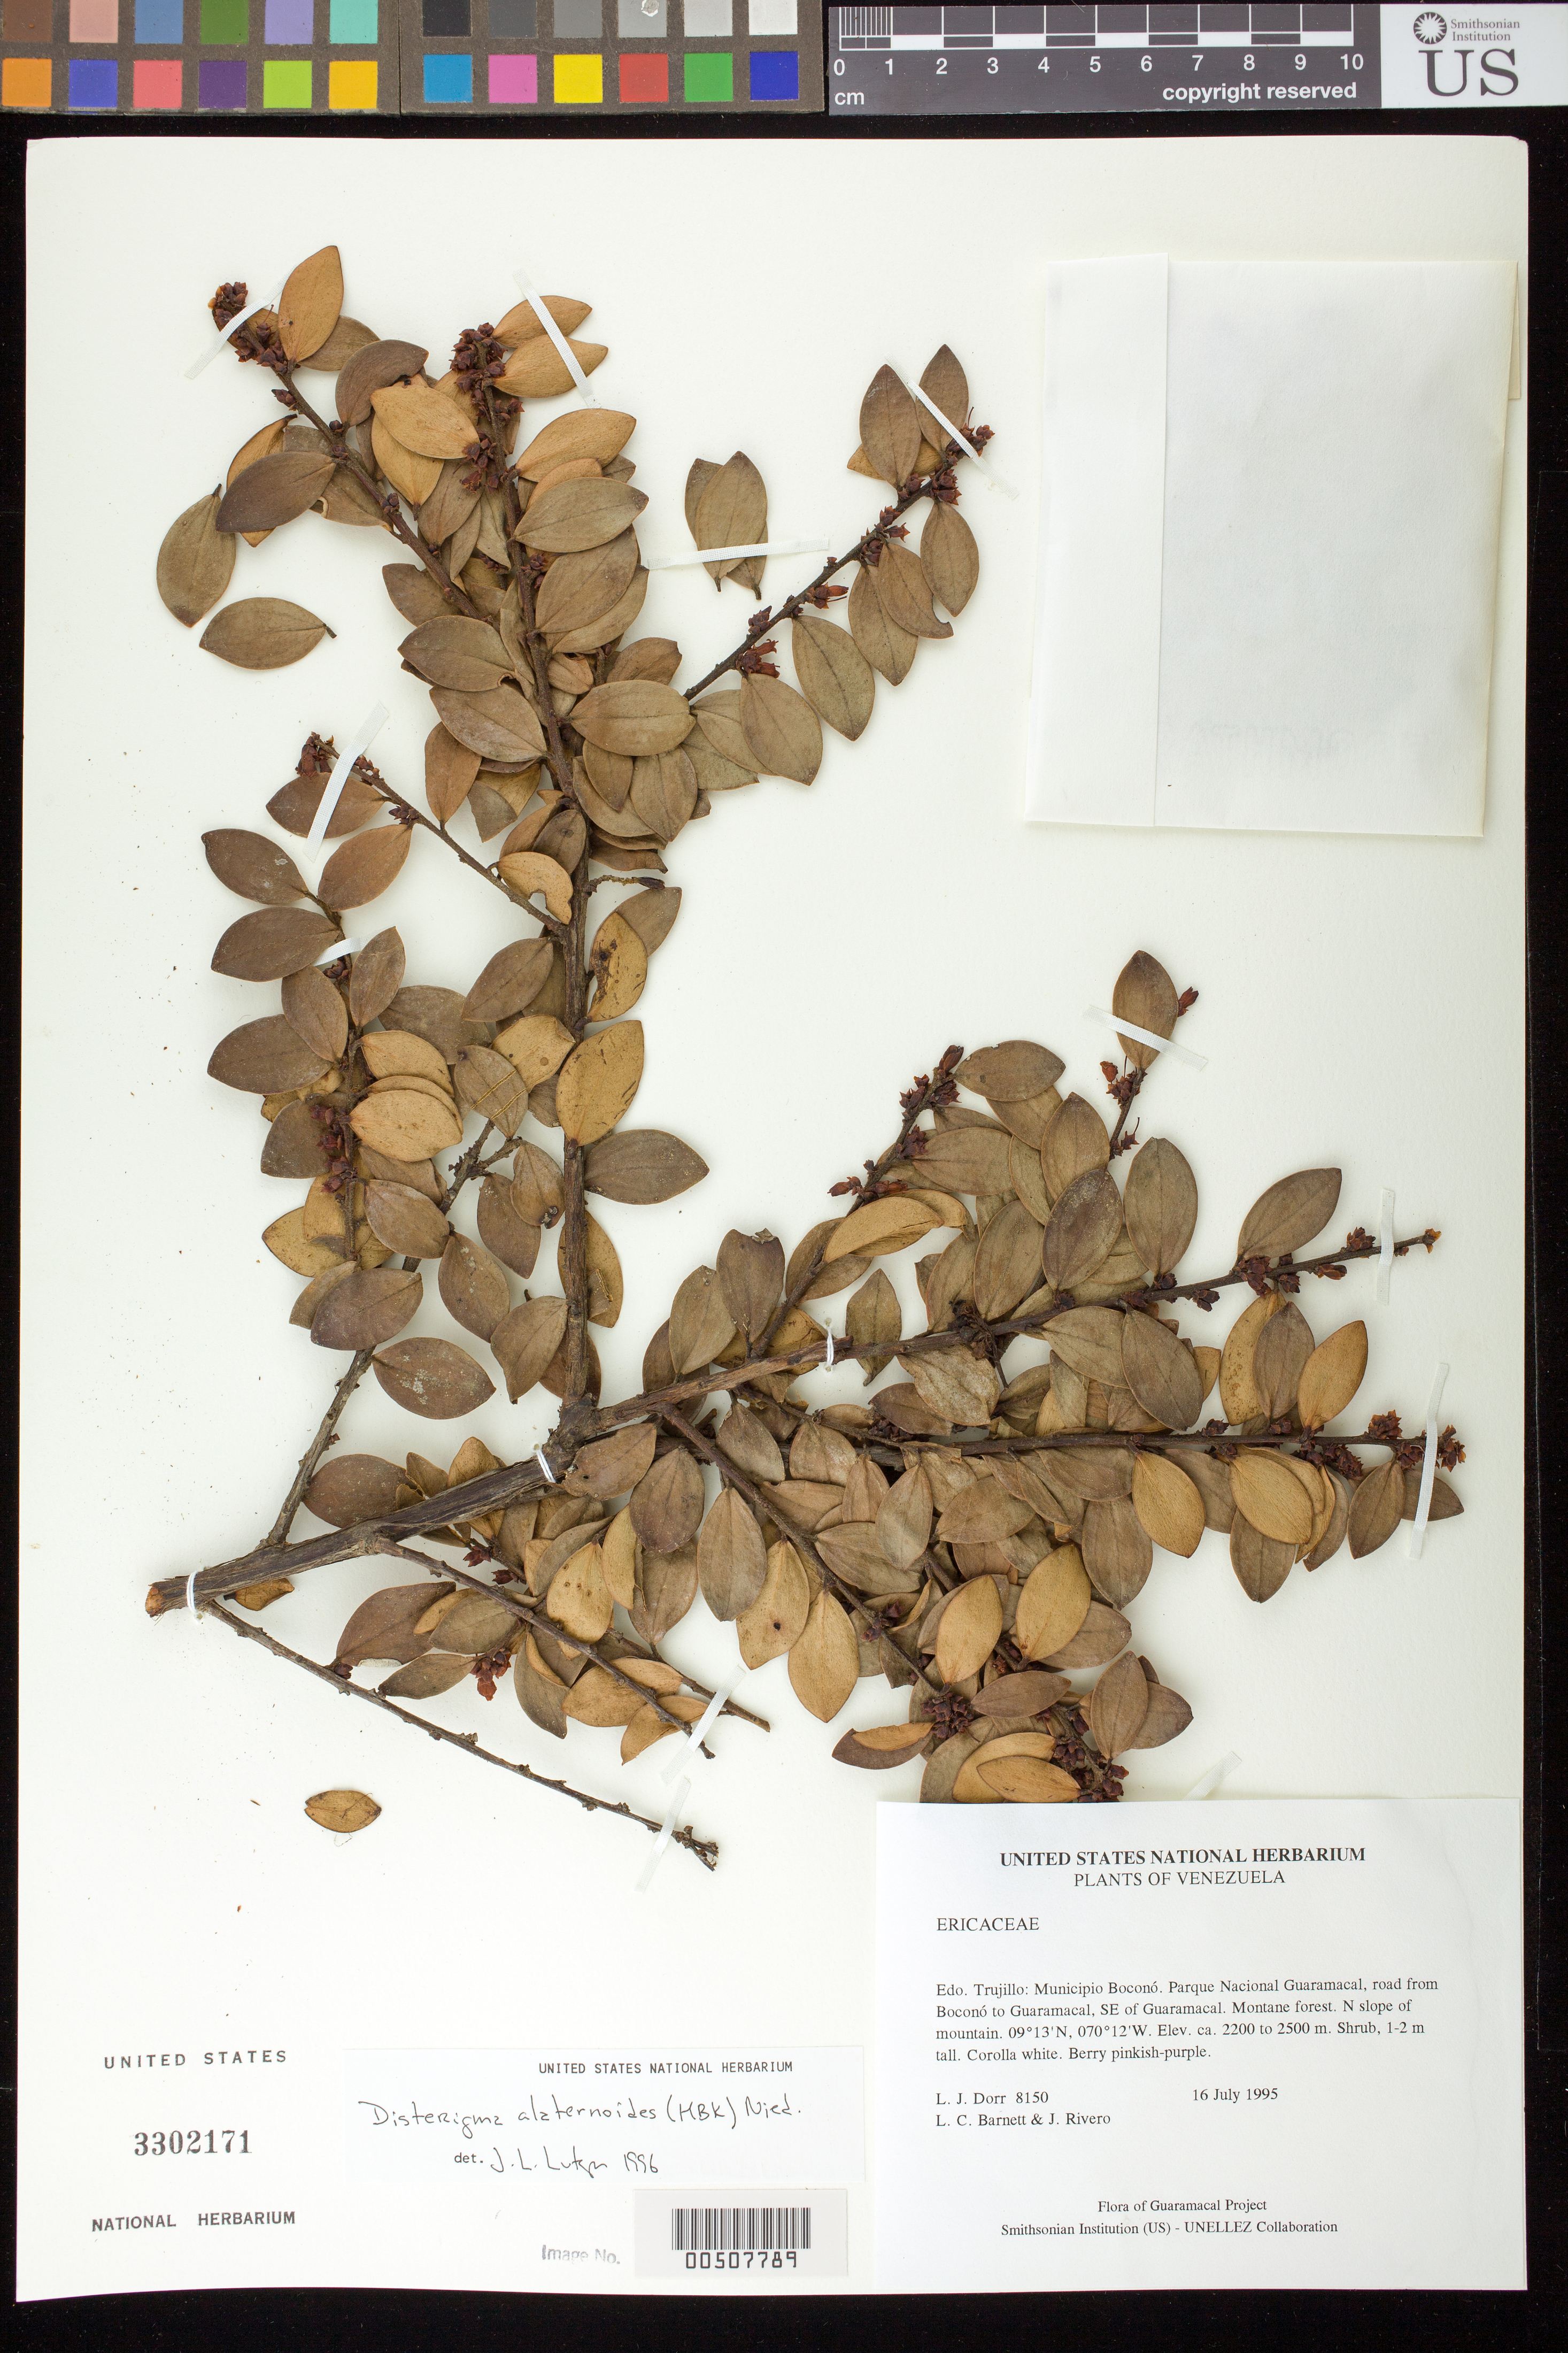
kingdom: Plantae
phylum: Tracheophyta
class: Magnoliopsida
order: Ericales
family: Ericaceae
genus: Disterigma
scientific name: Disterigma alaternoides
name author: (Kunth) Nied.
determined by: Luteyn, J. L.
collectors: L. J. Dorr, L. C. Barnett & J. Rivero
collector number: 8150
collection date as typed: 16 Jul 1995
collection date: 1995-07-16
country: Venezuela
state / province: Trujillo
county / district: Boconó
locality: Parque Nacional Guaramacal, road from Boconó to Guaramacal, SE of Guaramacal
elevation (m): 2200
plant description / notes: NY, PORT, US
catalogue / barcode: US 3302171